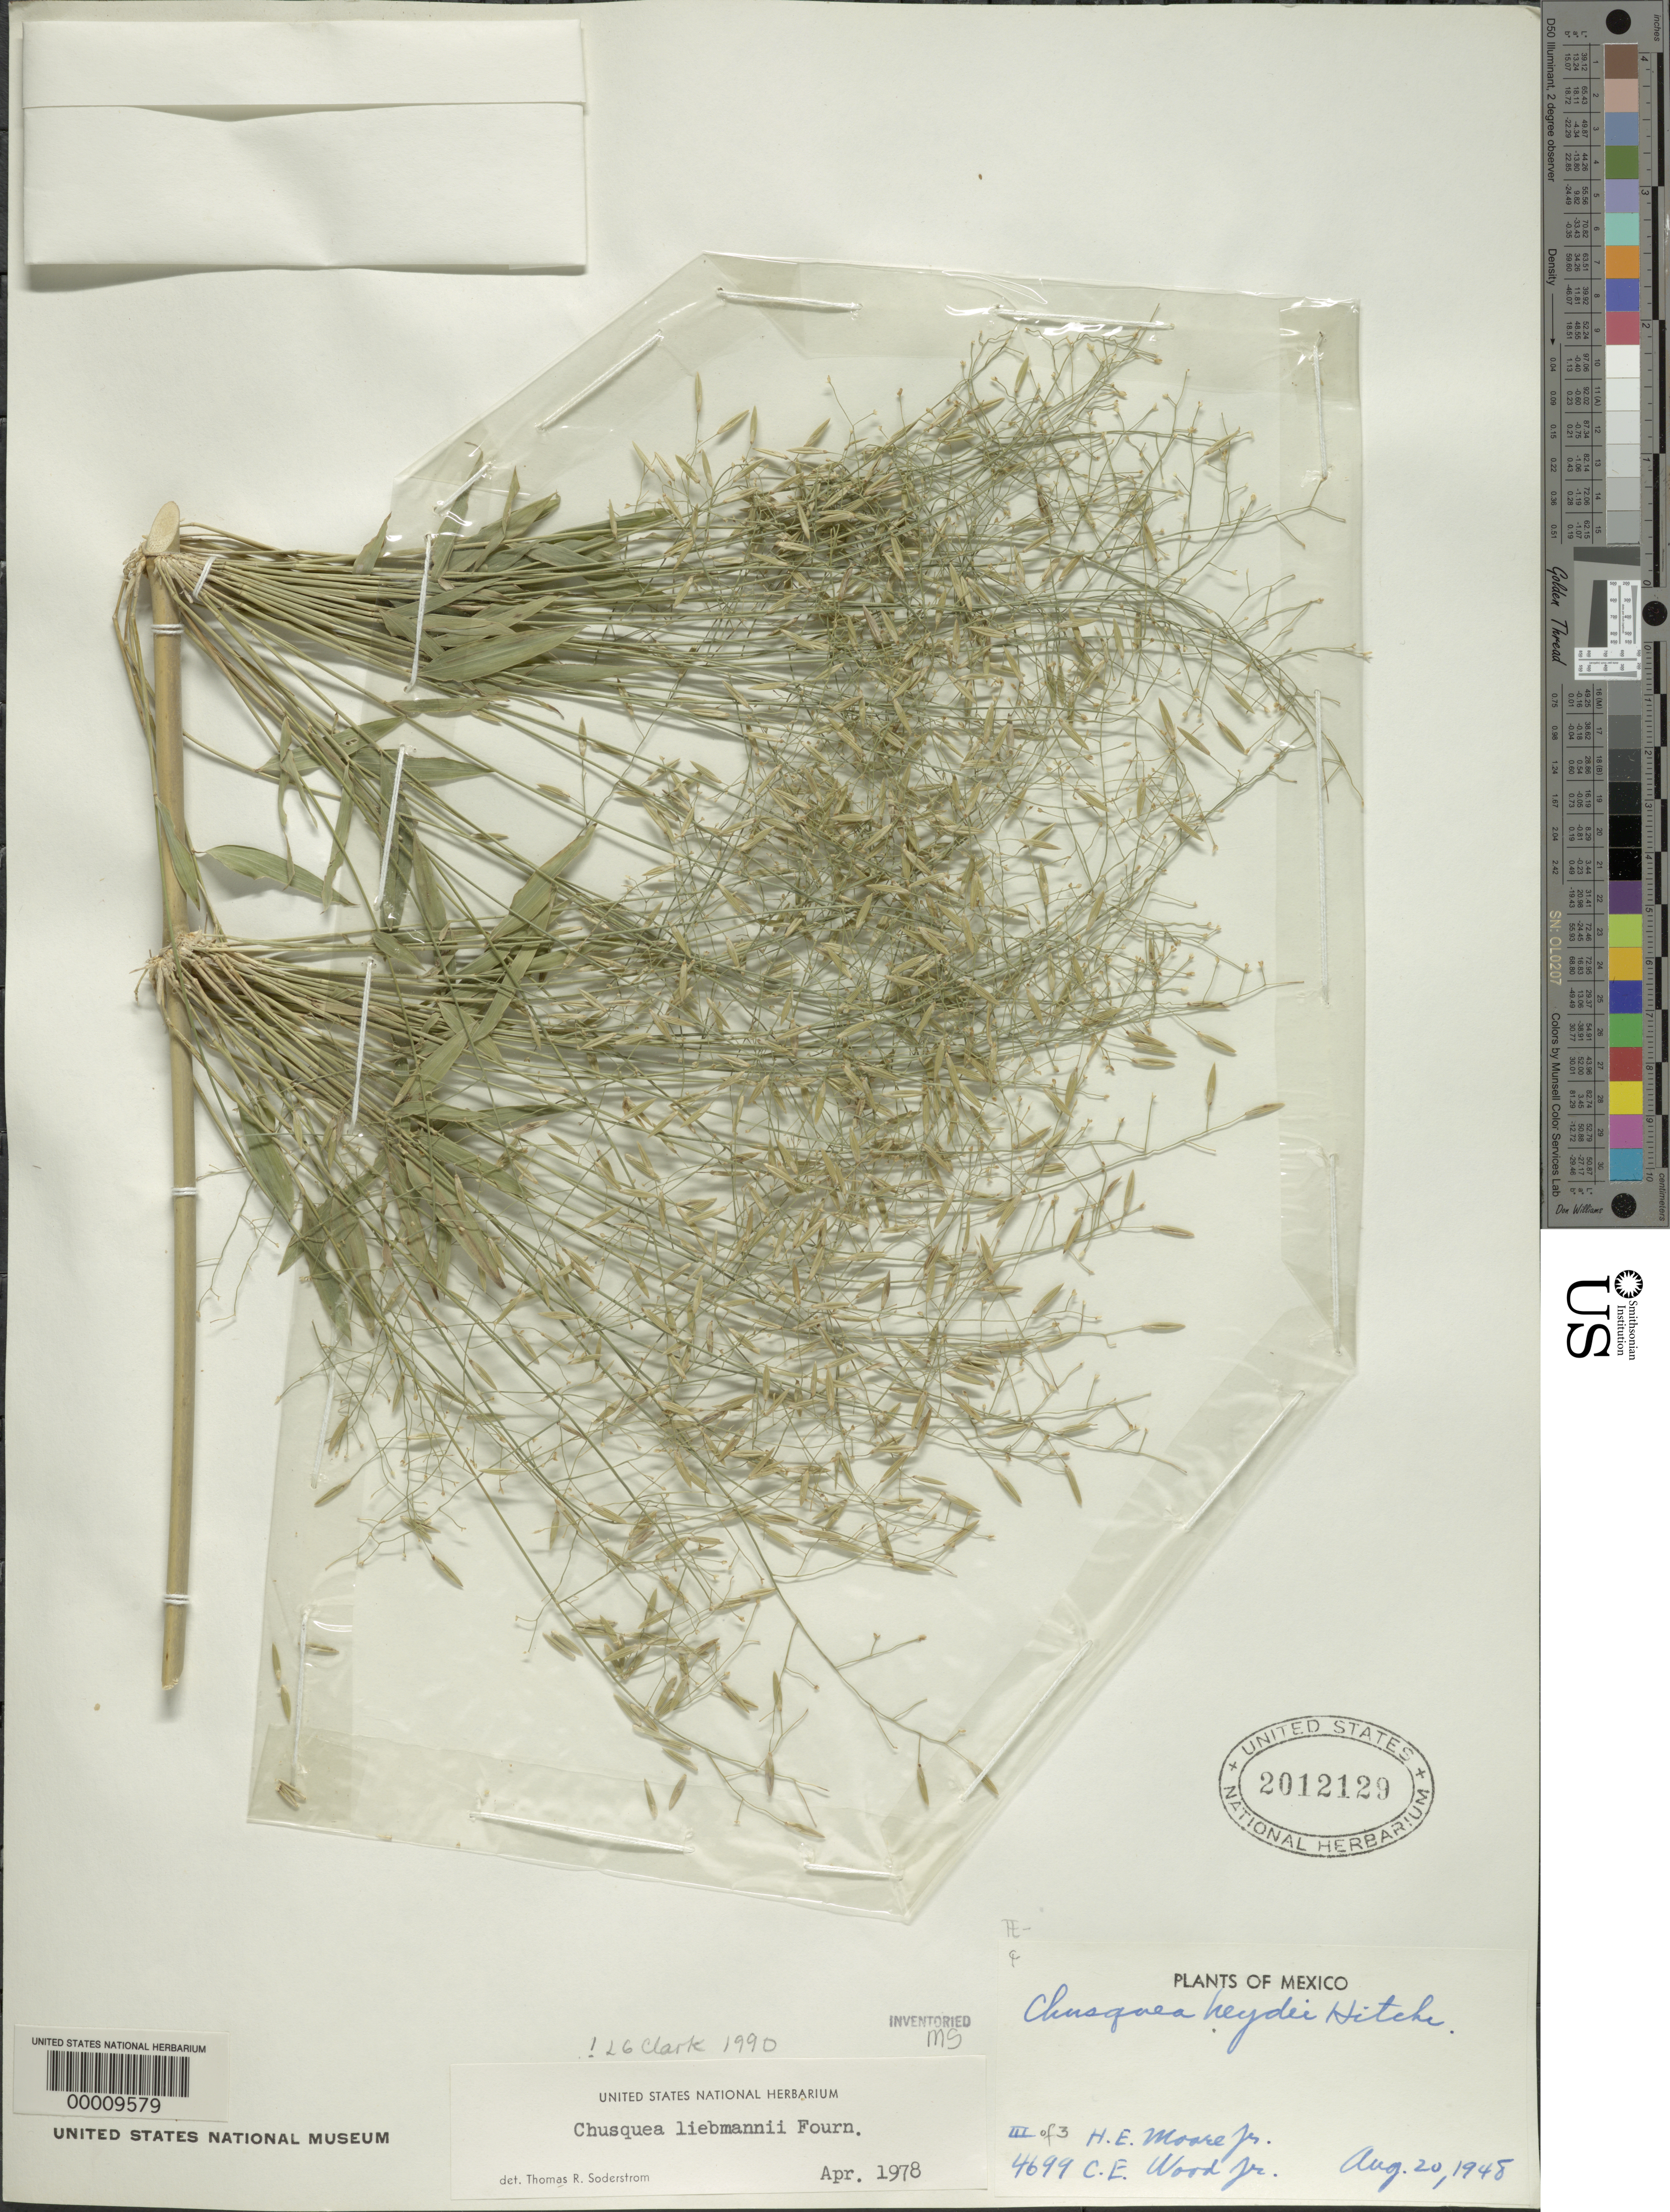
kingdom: Plantae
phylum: Tracheophyta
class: Liliopsida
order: Poales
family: Poaceae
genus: Chusquea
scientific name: Chusquea liebmannii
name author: E. Fourn.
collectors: H. E. Moore & C. E. Wood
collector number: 4699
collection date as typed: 20 Aug 1948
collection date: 1948-08-20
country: Mexico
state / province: Guerrero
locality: Acahulzotla, Agua de Obispo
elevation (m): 914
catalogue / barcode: US 2012129